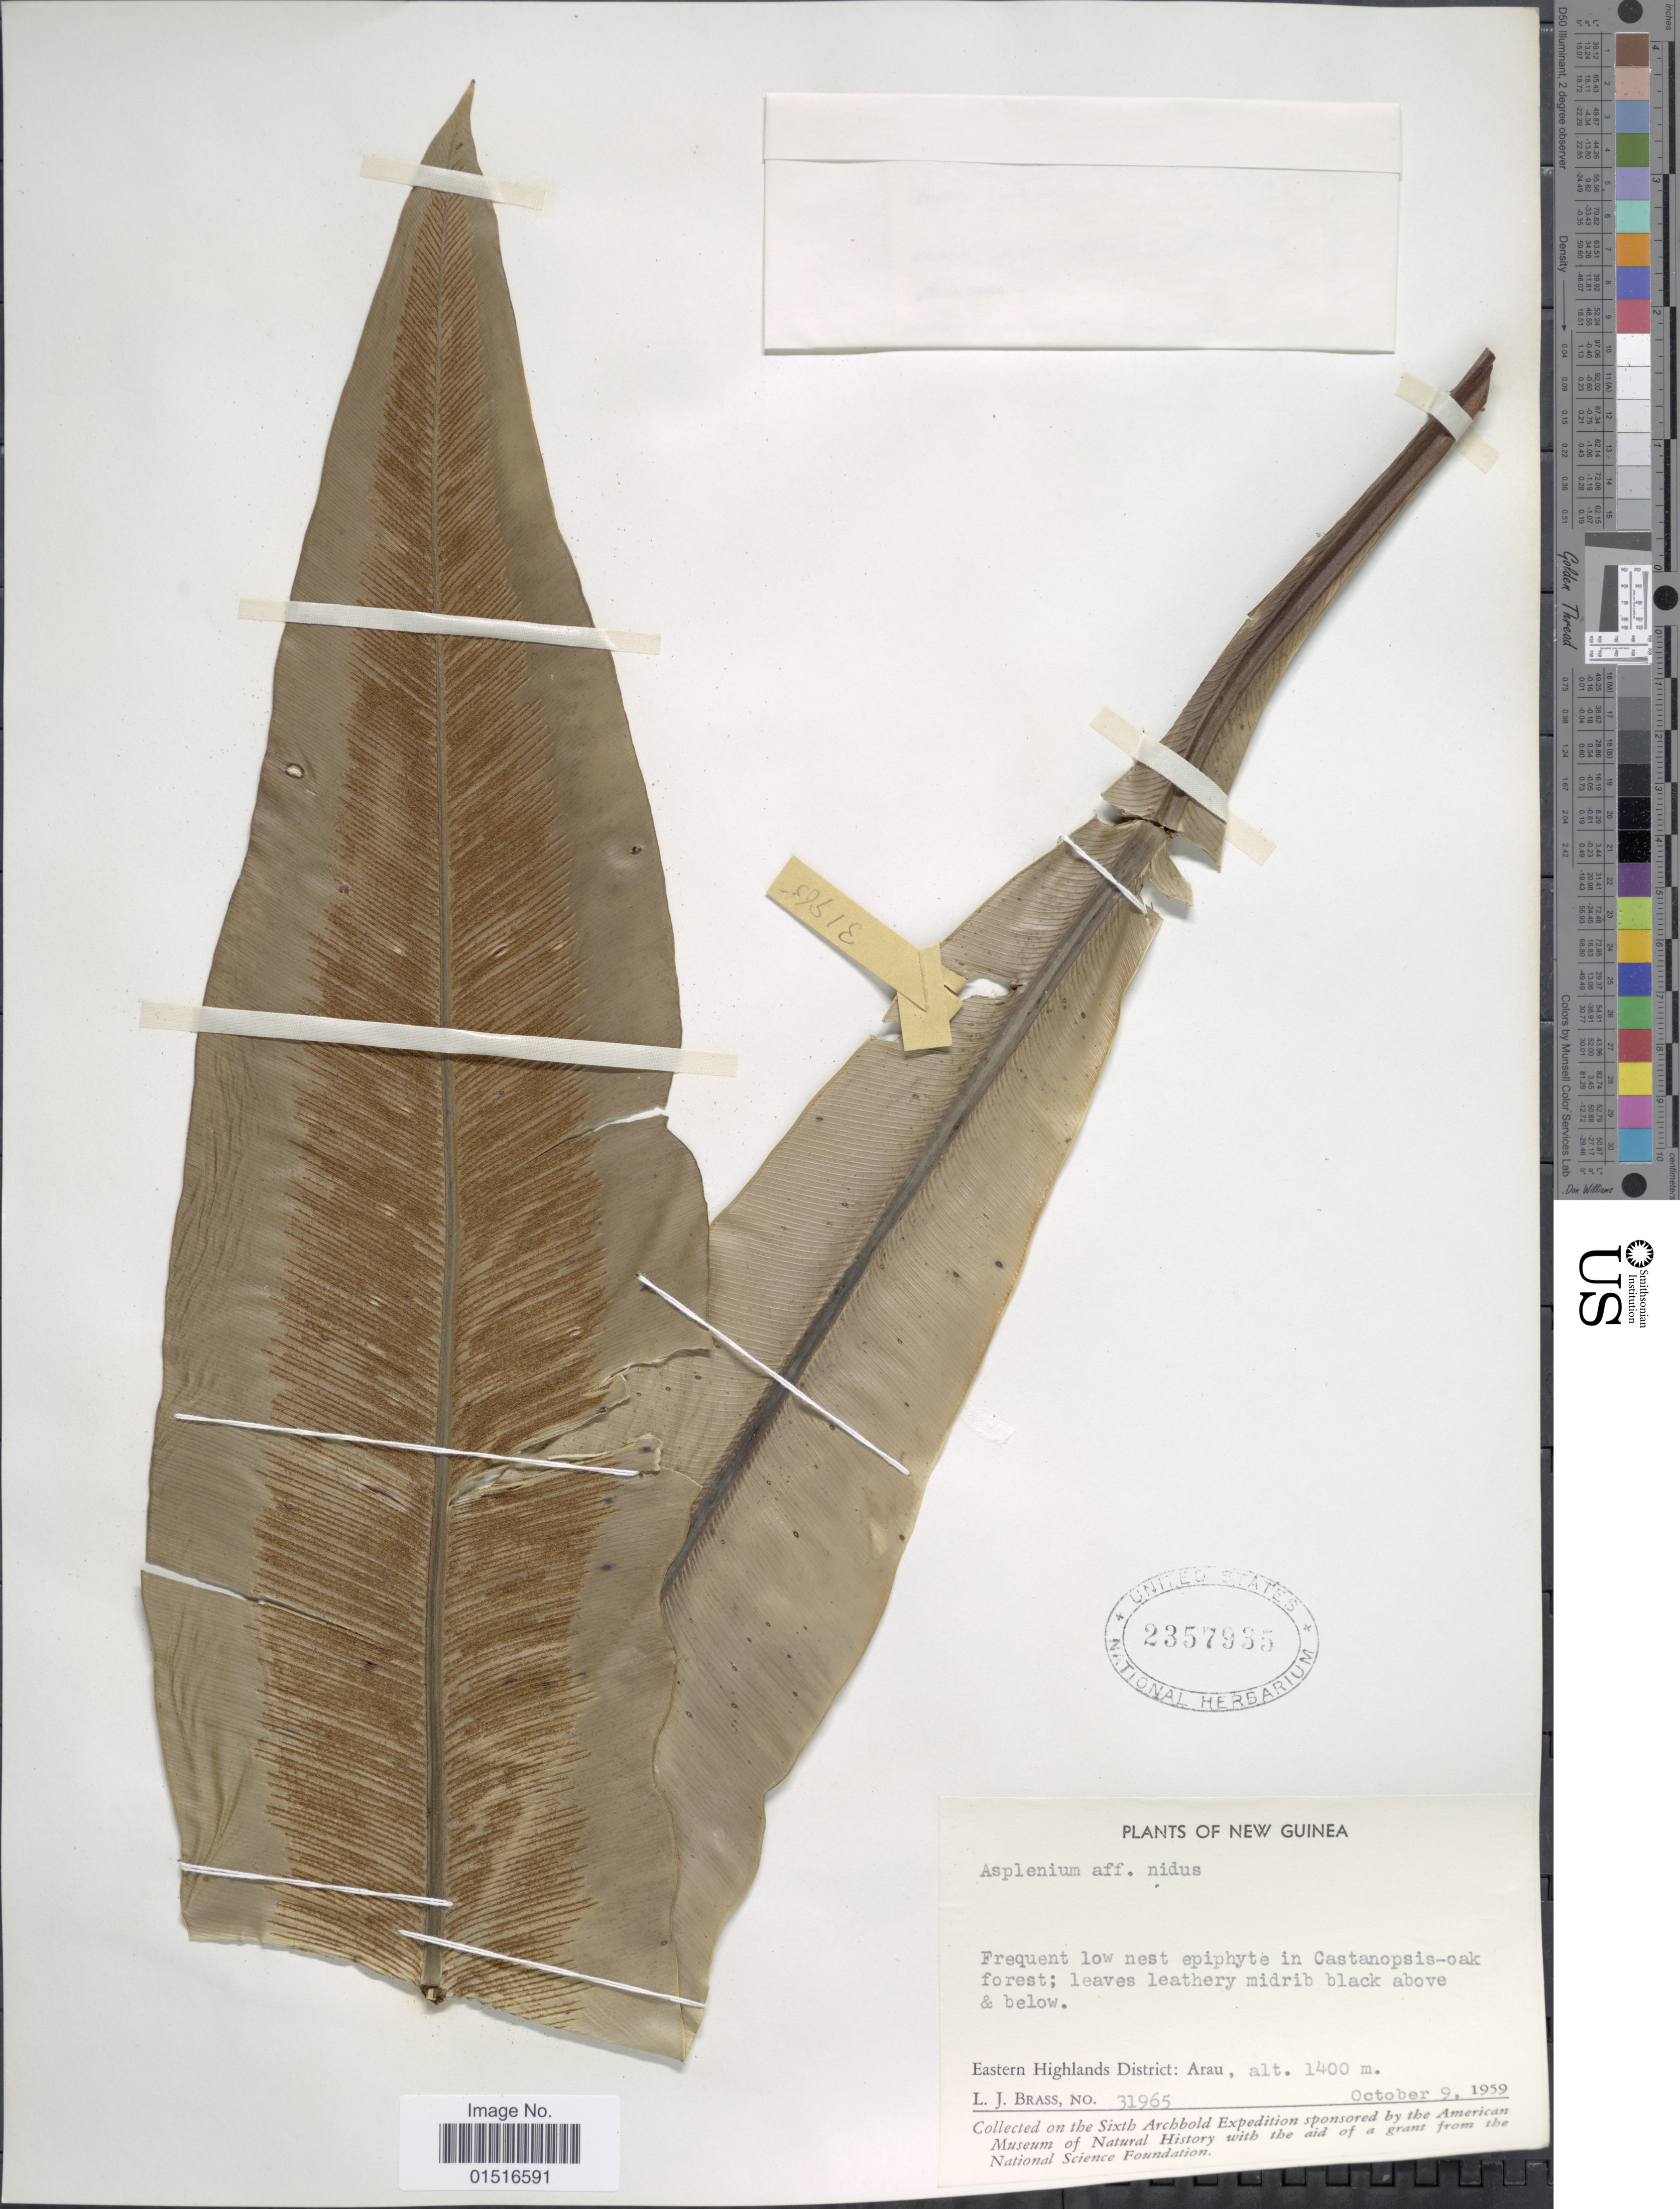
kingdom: Plantae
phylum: Tracheophyta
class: Polypodiopsida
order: Polypodiales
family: Aspleniaceae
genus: Asplenium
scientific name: Asplenium nidus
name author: L.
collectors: L. J. Brass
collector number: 31965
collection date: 1959-10-09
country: Papua New Guinea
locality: New Guinea, Eastern Highlands District: Arau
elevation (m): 1400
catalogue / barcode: US 2357935